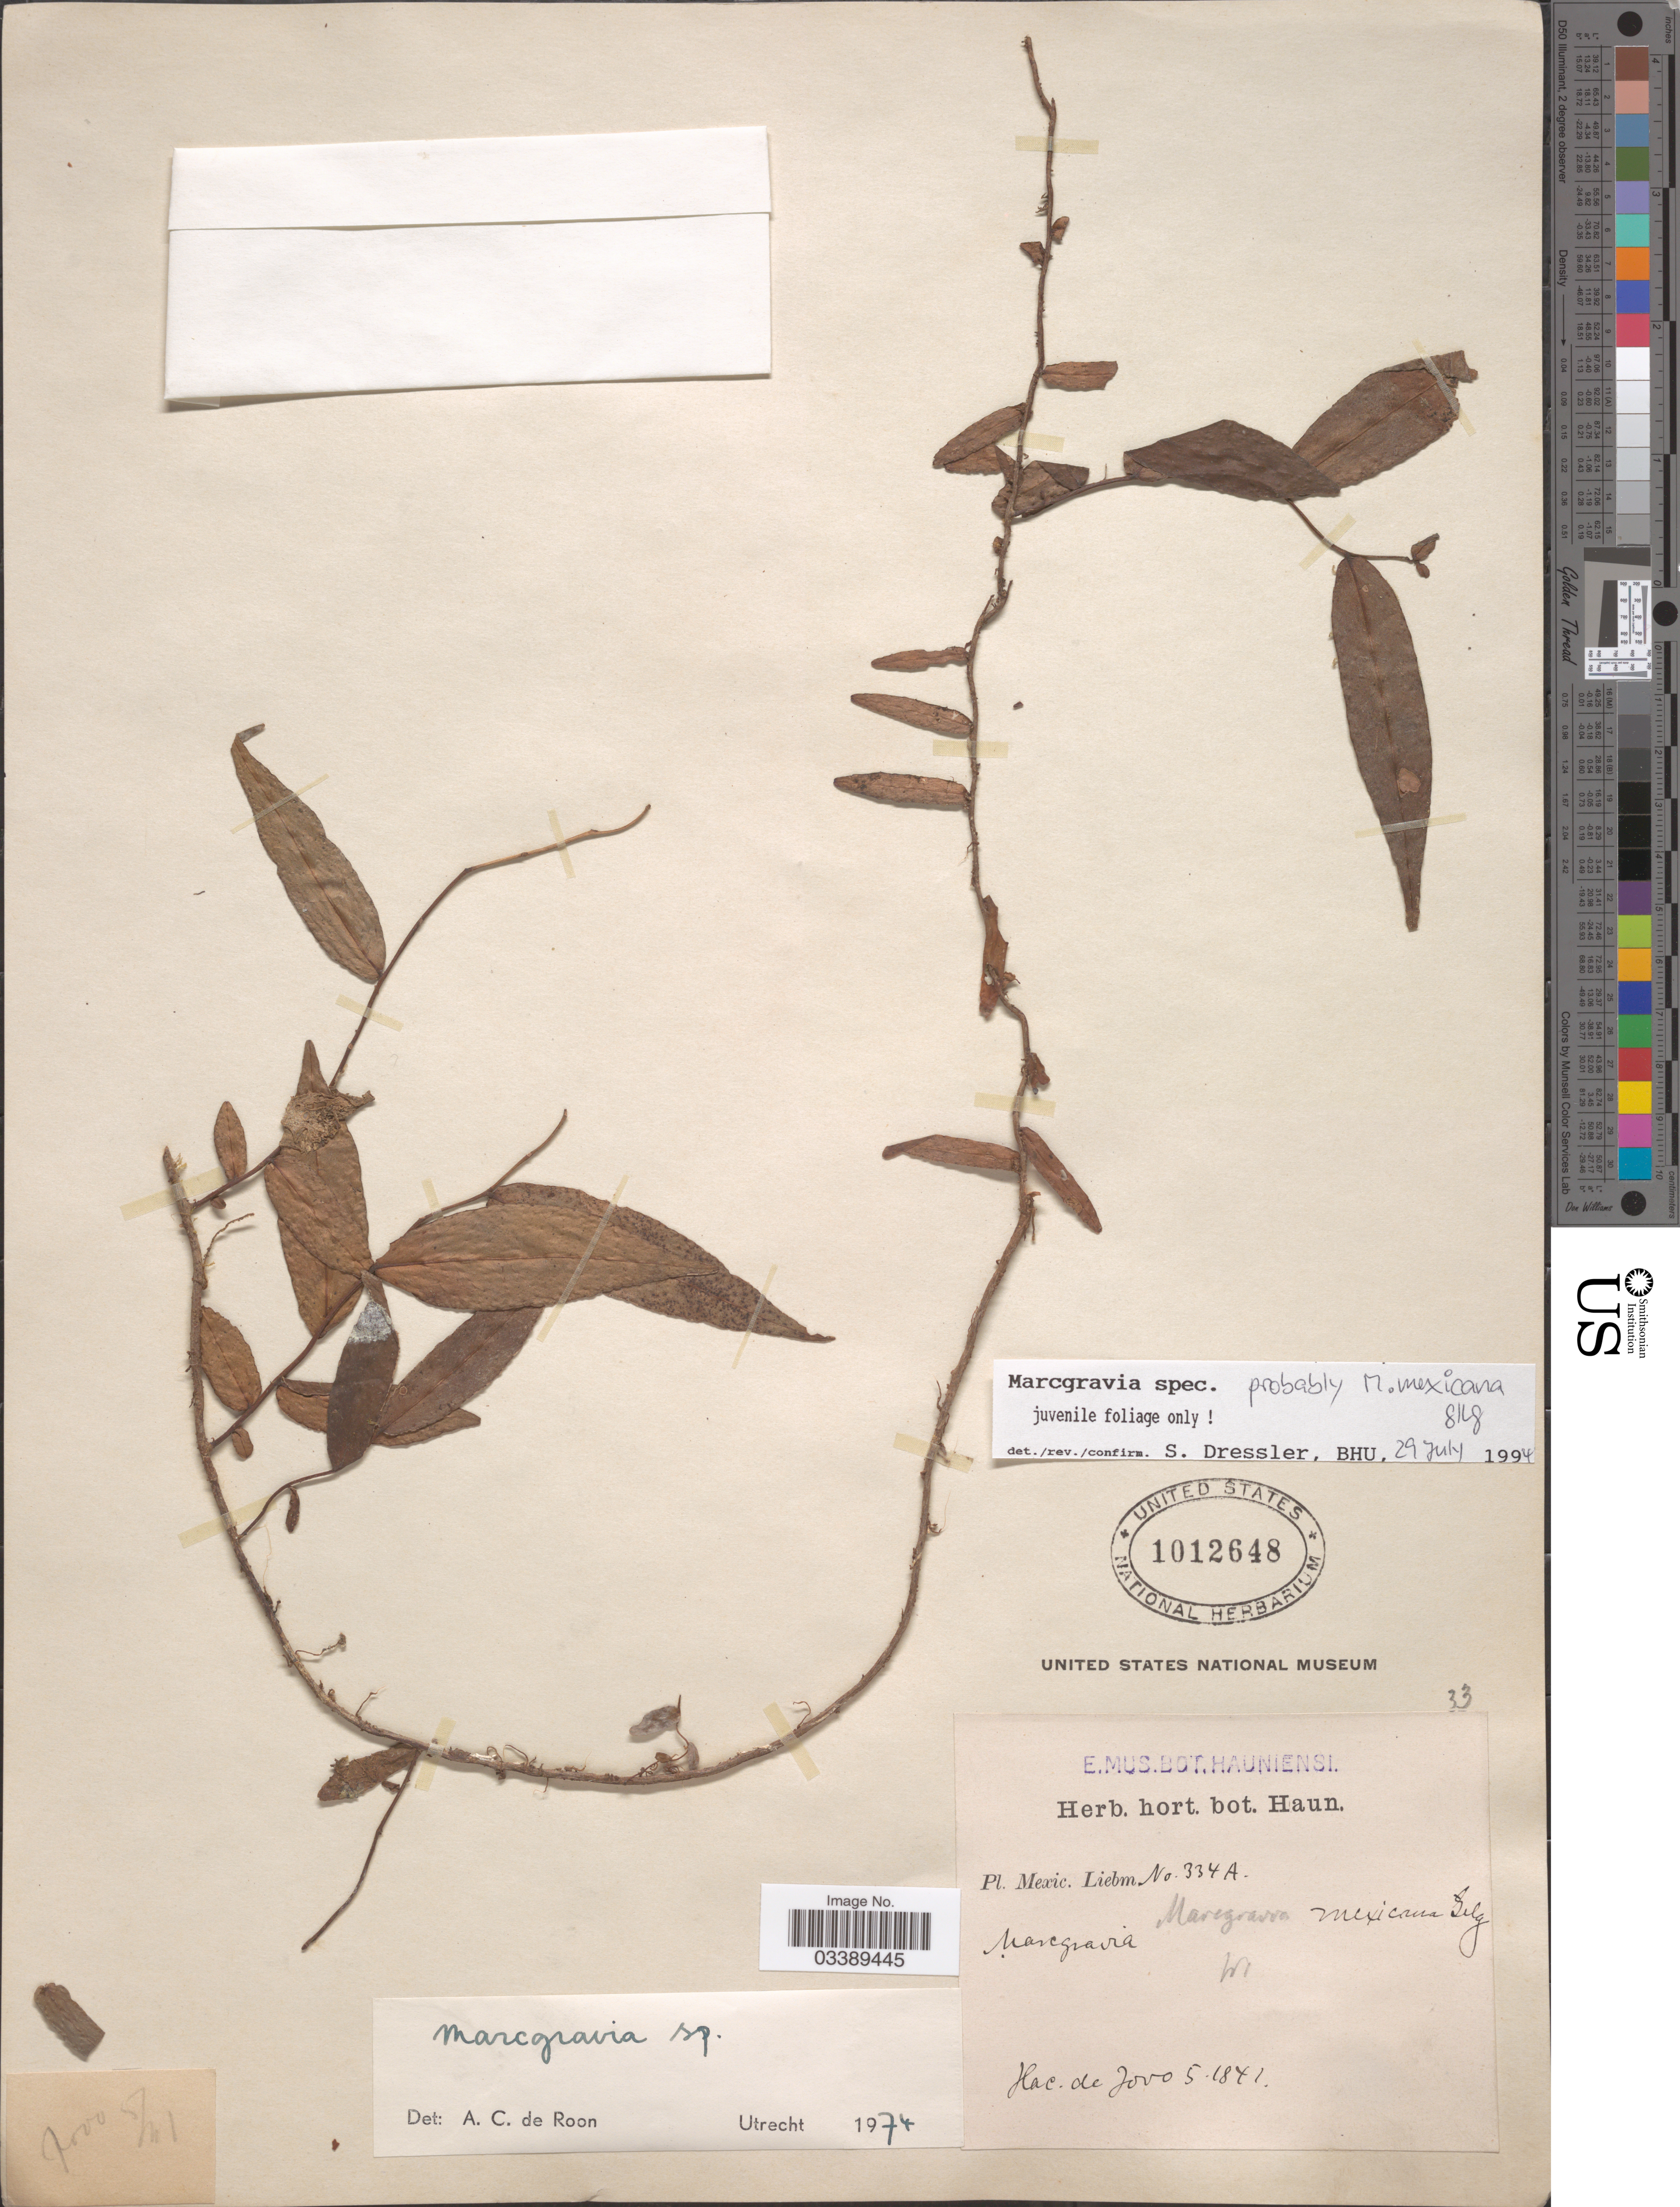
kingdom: Plantae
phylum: Tracheophyta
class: Magnoliopsida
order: Ericales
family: Marcgraviaceae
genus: Marcgravia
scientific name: Marcgravia sp.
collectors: Liebmann, --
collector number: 334A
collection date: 1841-05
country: Mexico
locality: Hac. de Jovo.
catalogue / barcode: US 1012648